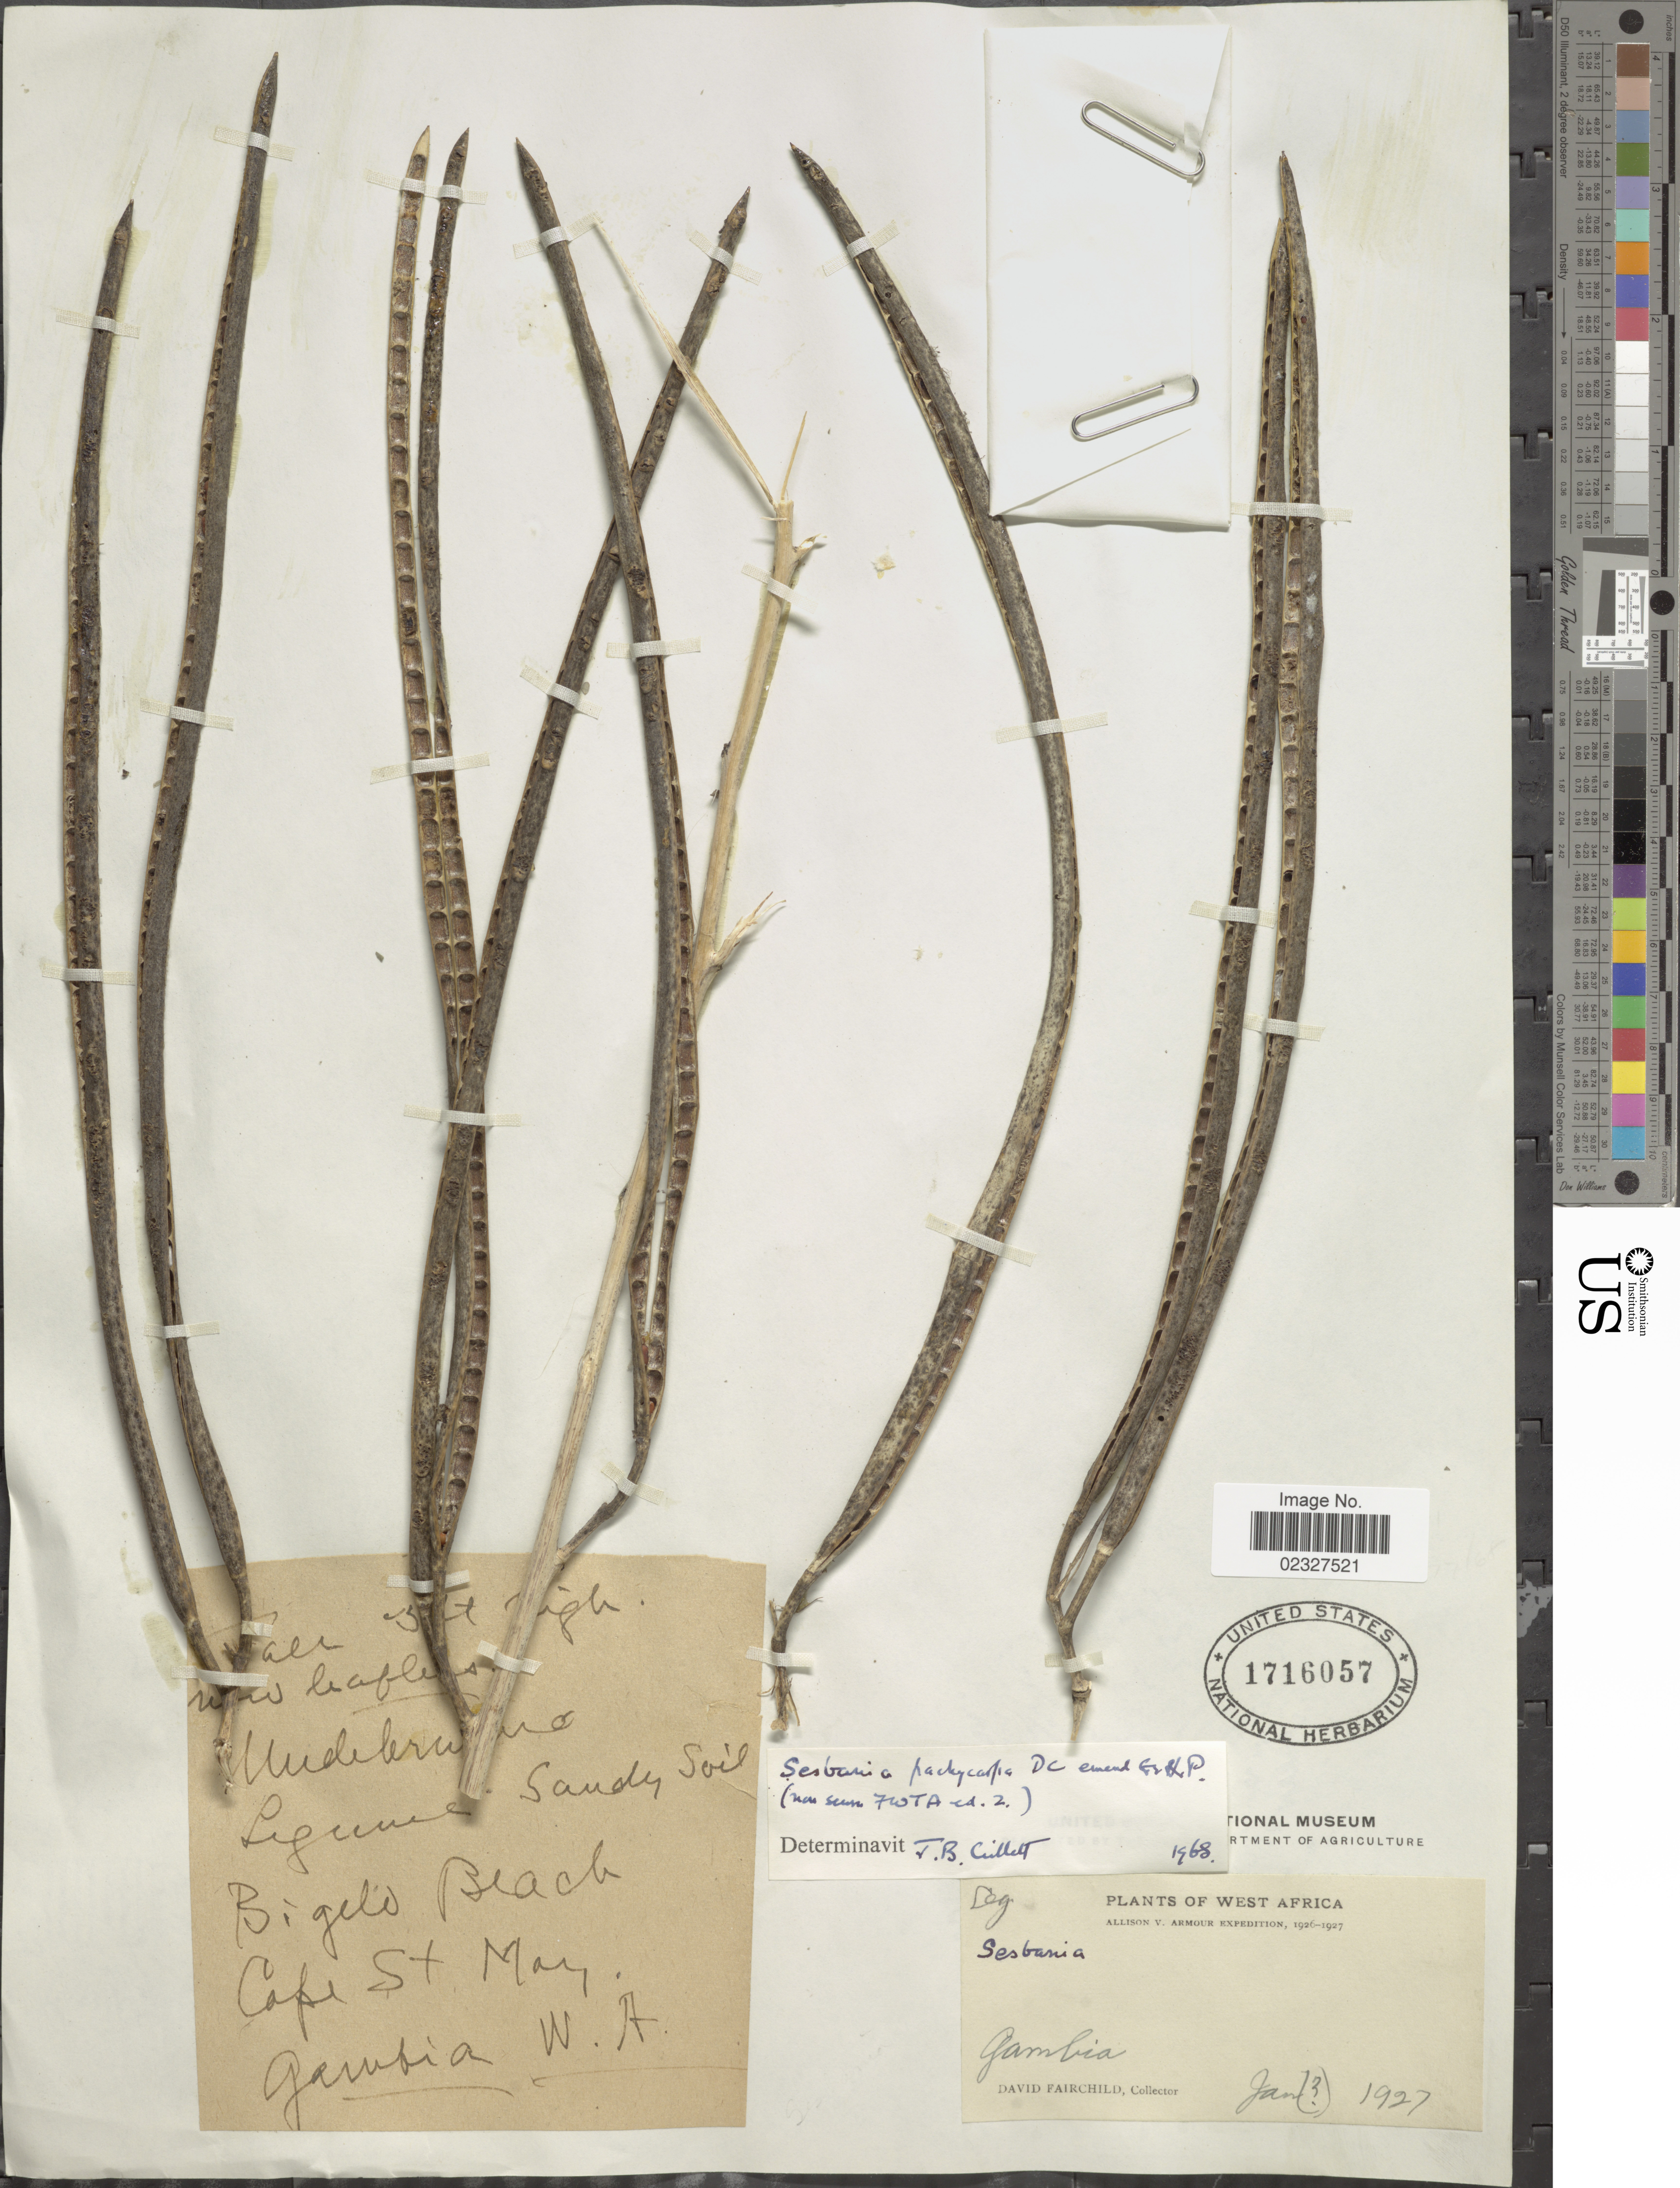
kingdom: Plantae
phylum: Tracheophyta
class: Magnoliopsida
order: Fabales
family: Fabaceae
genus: Sesbania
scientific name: Sesbania pachycarpa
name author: DC.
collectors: D. Fairchild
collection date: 1927-01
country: Gambia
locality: Bigelo Beach, Cape St. Mary, West Africa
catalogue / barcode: US 1716057